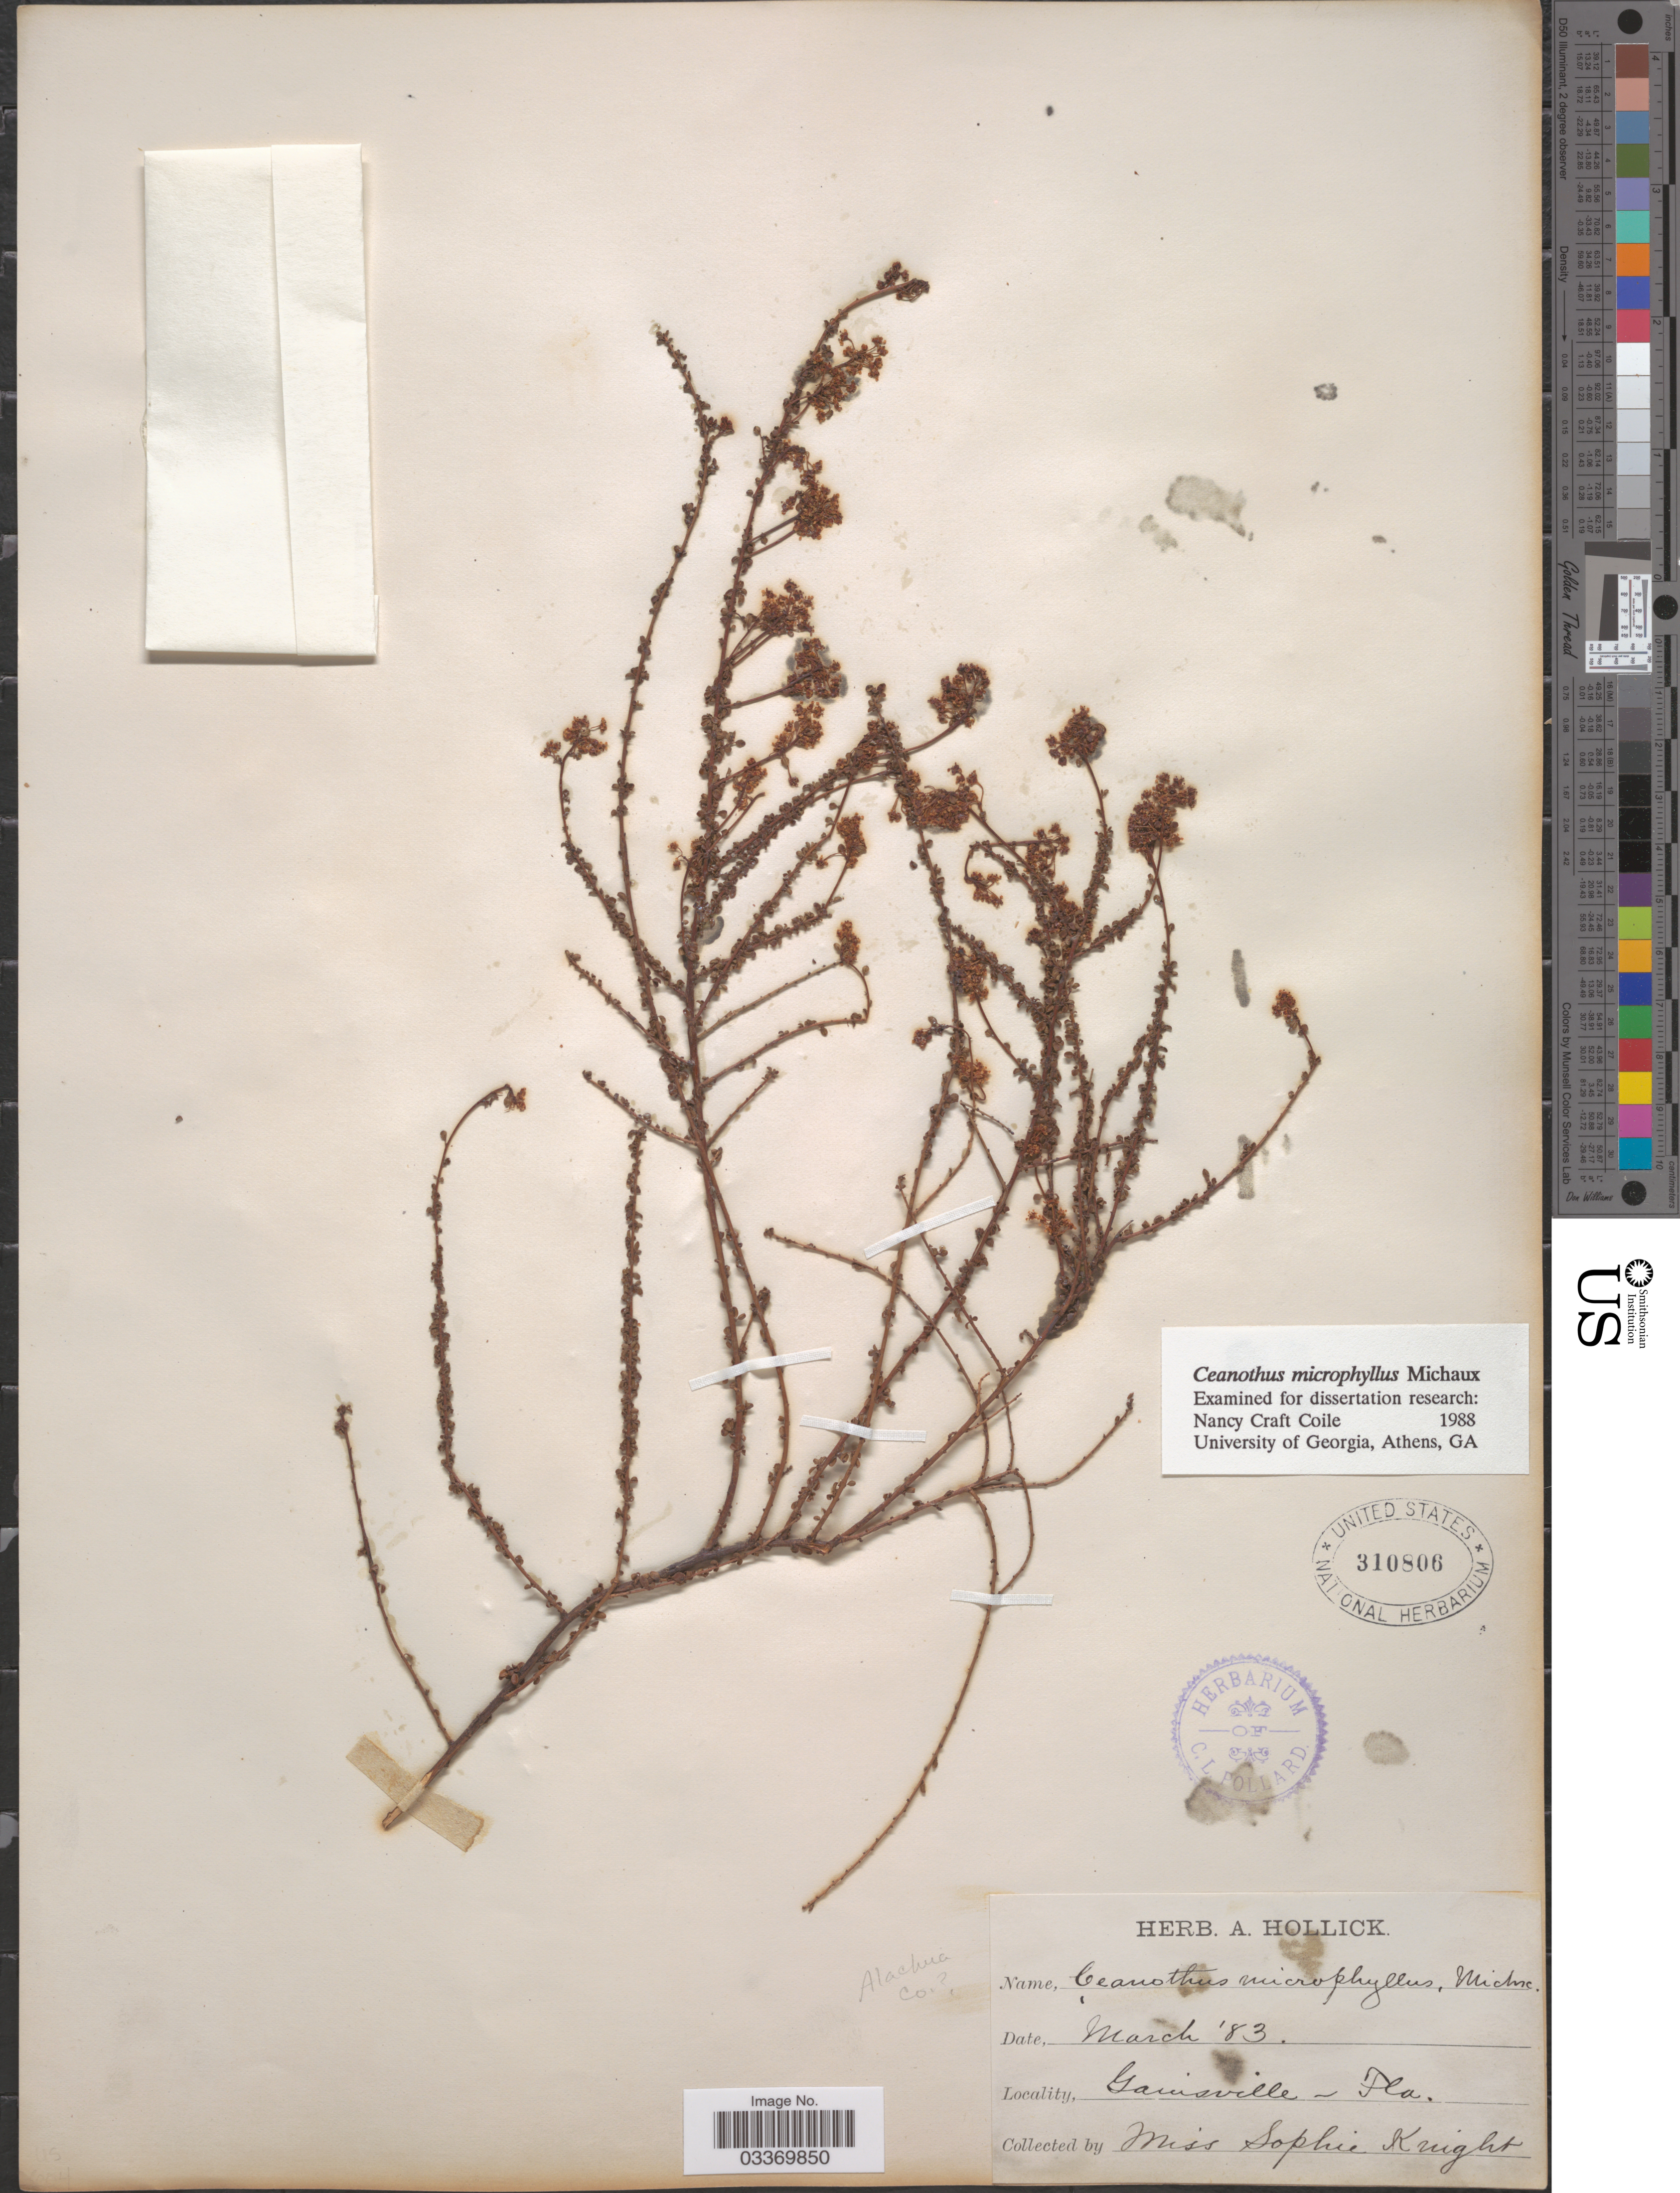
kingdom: Plantae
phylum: Tracheophyta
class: Magnoliopsida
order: Rosales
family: Rhamnaceae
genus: Ceanothus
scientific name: Ceanothus microphyllus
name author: Michx.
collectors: S. Knight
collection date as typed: Transcribed d/m/y: /3/83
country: United States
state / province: Florida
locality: Alachua Co. [unsure placement] Gainsville.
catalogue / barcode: US 310806